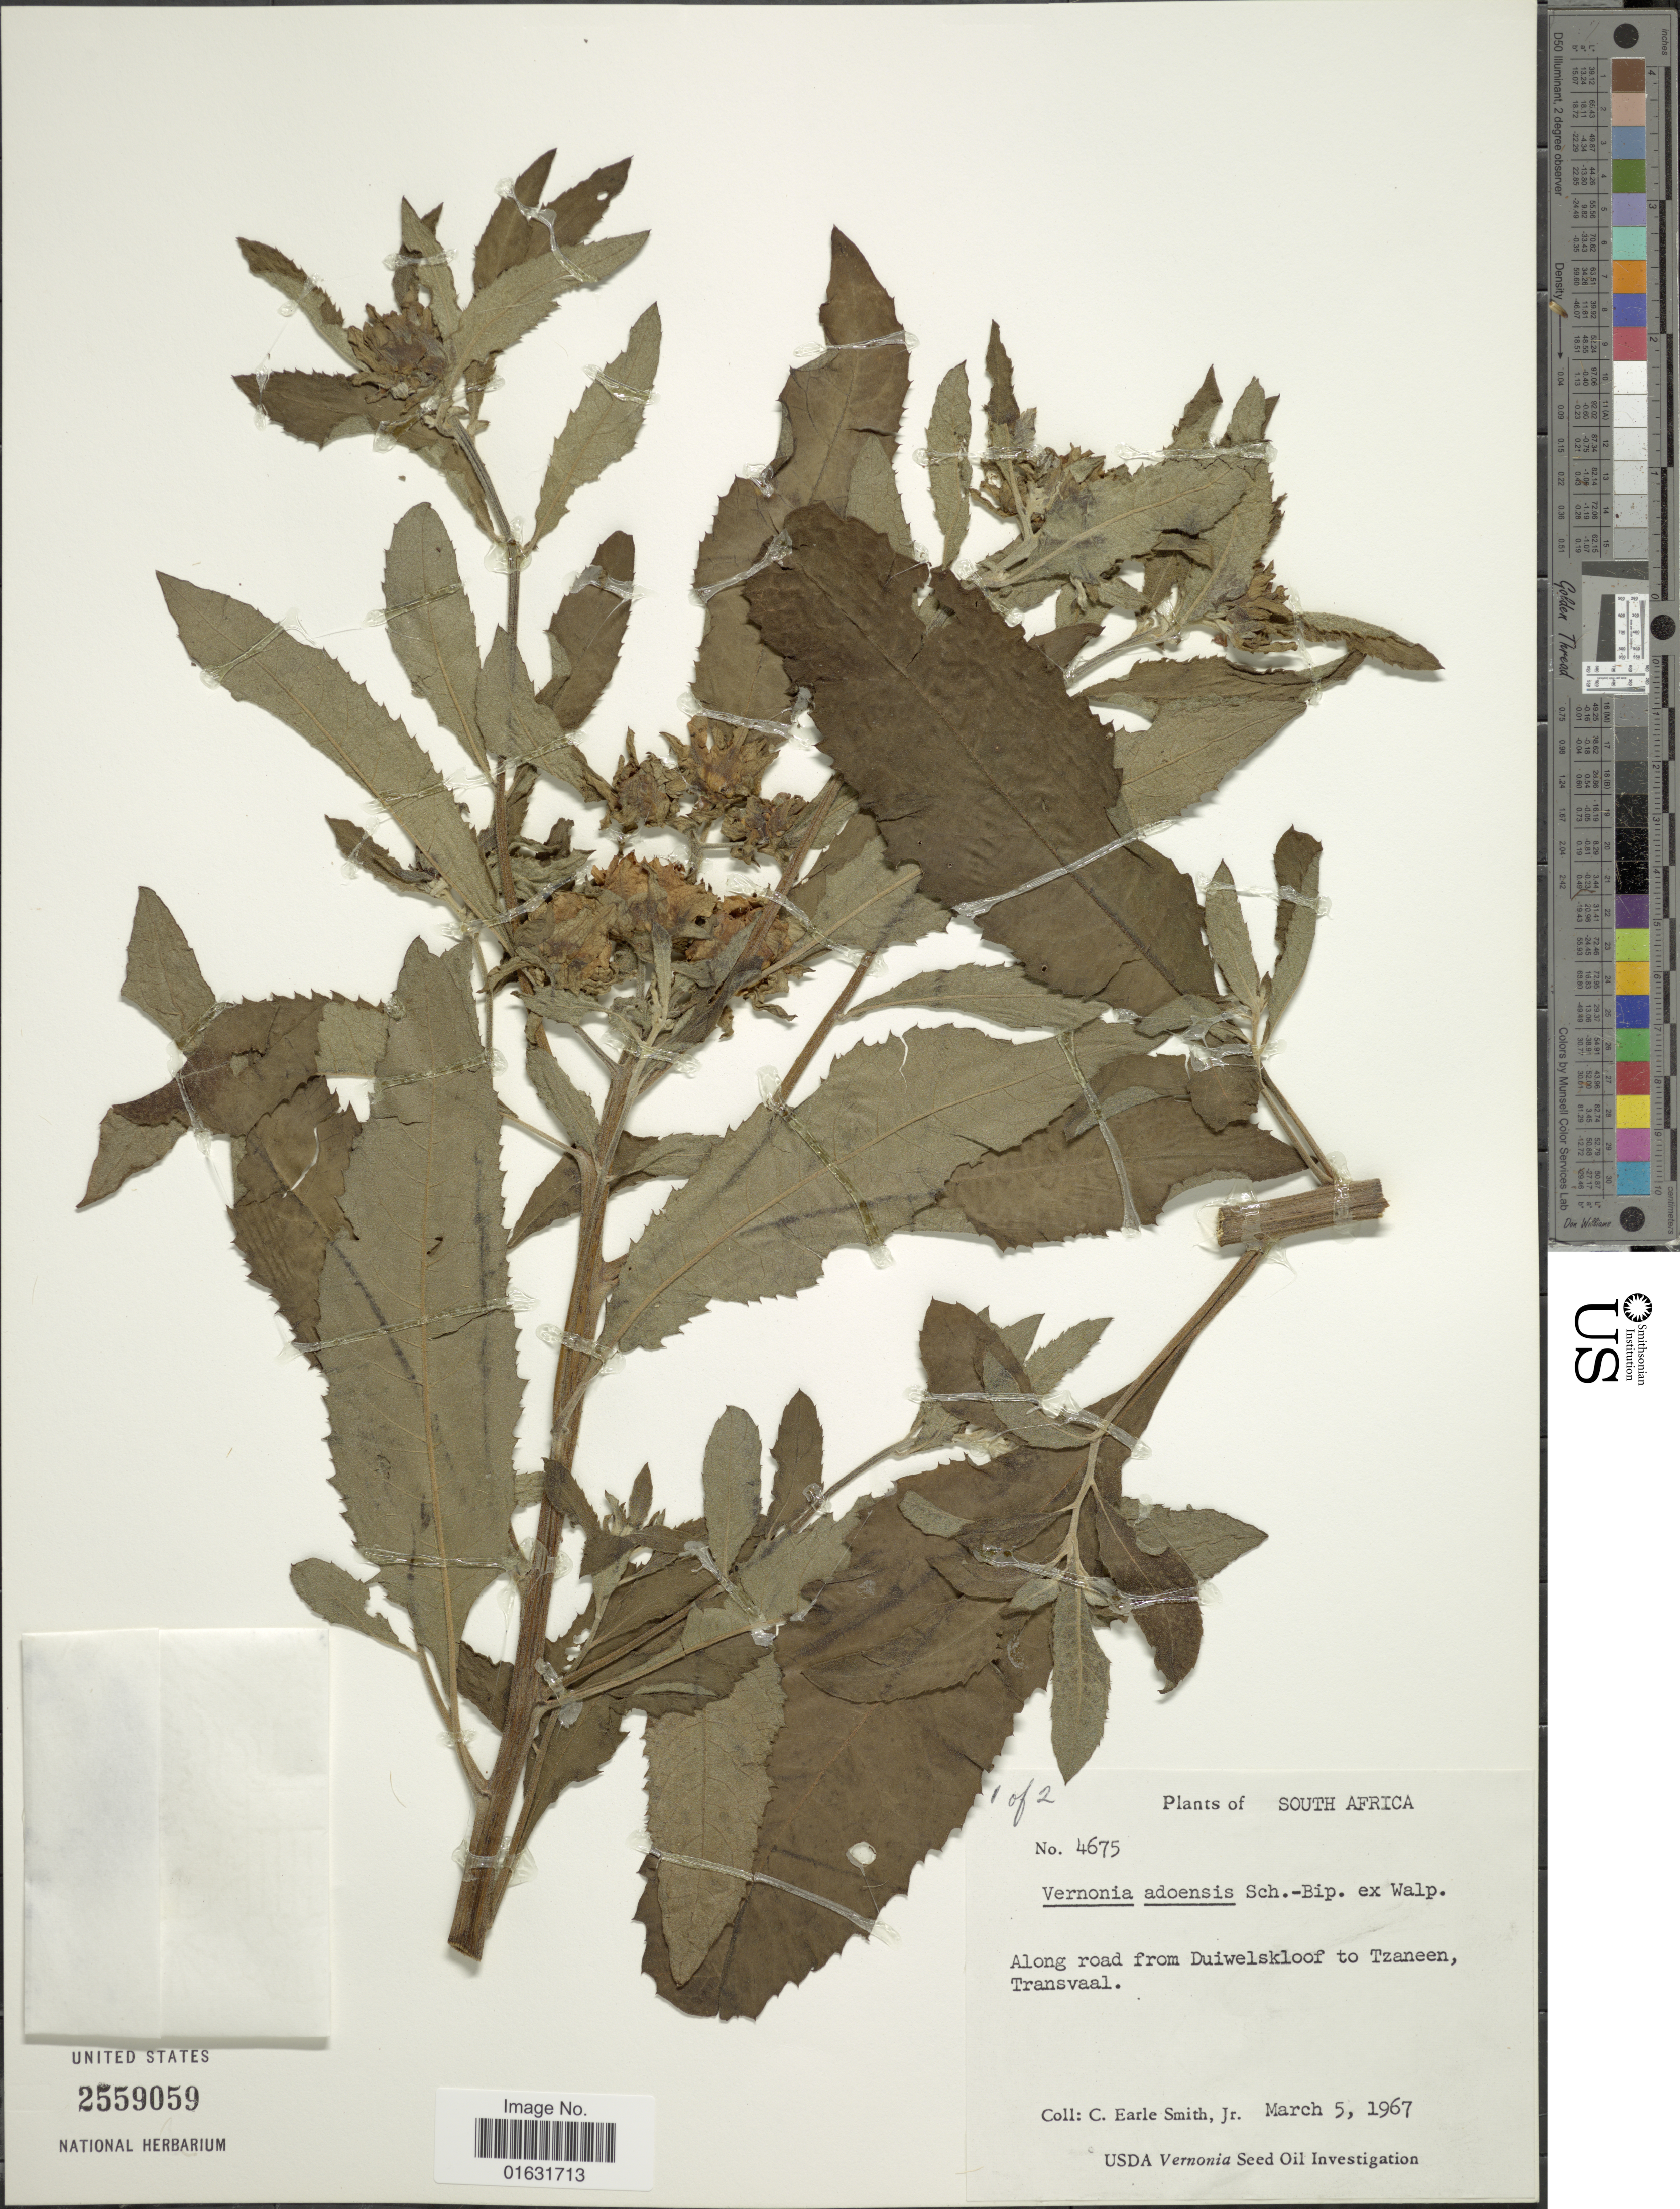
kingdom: Plantae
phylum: Tracheophyta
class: Magnoliopsida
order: Asterales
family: Asteraceae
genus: Baccharoides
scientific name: Baccharoides adoensis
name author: (Sch. Bip. ex Walp.) H. Rob.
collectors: C. E. Smith Jr.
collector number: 4672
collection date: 1967-03-05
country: South Africa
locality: Along road from Duiwelskloof to Tzaneen, Transvaal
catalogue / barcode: US 2559059